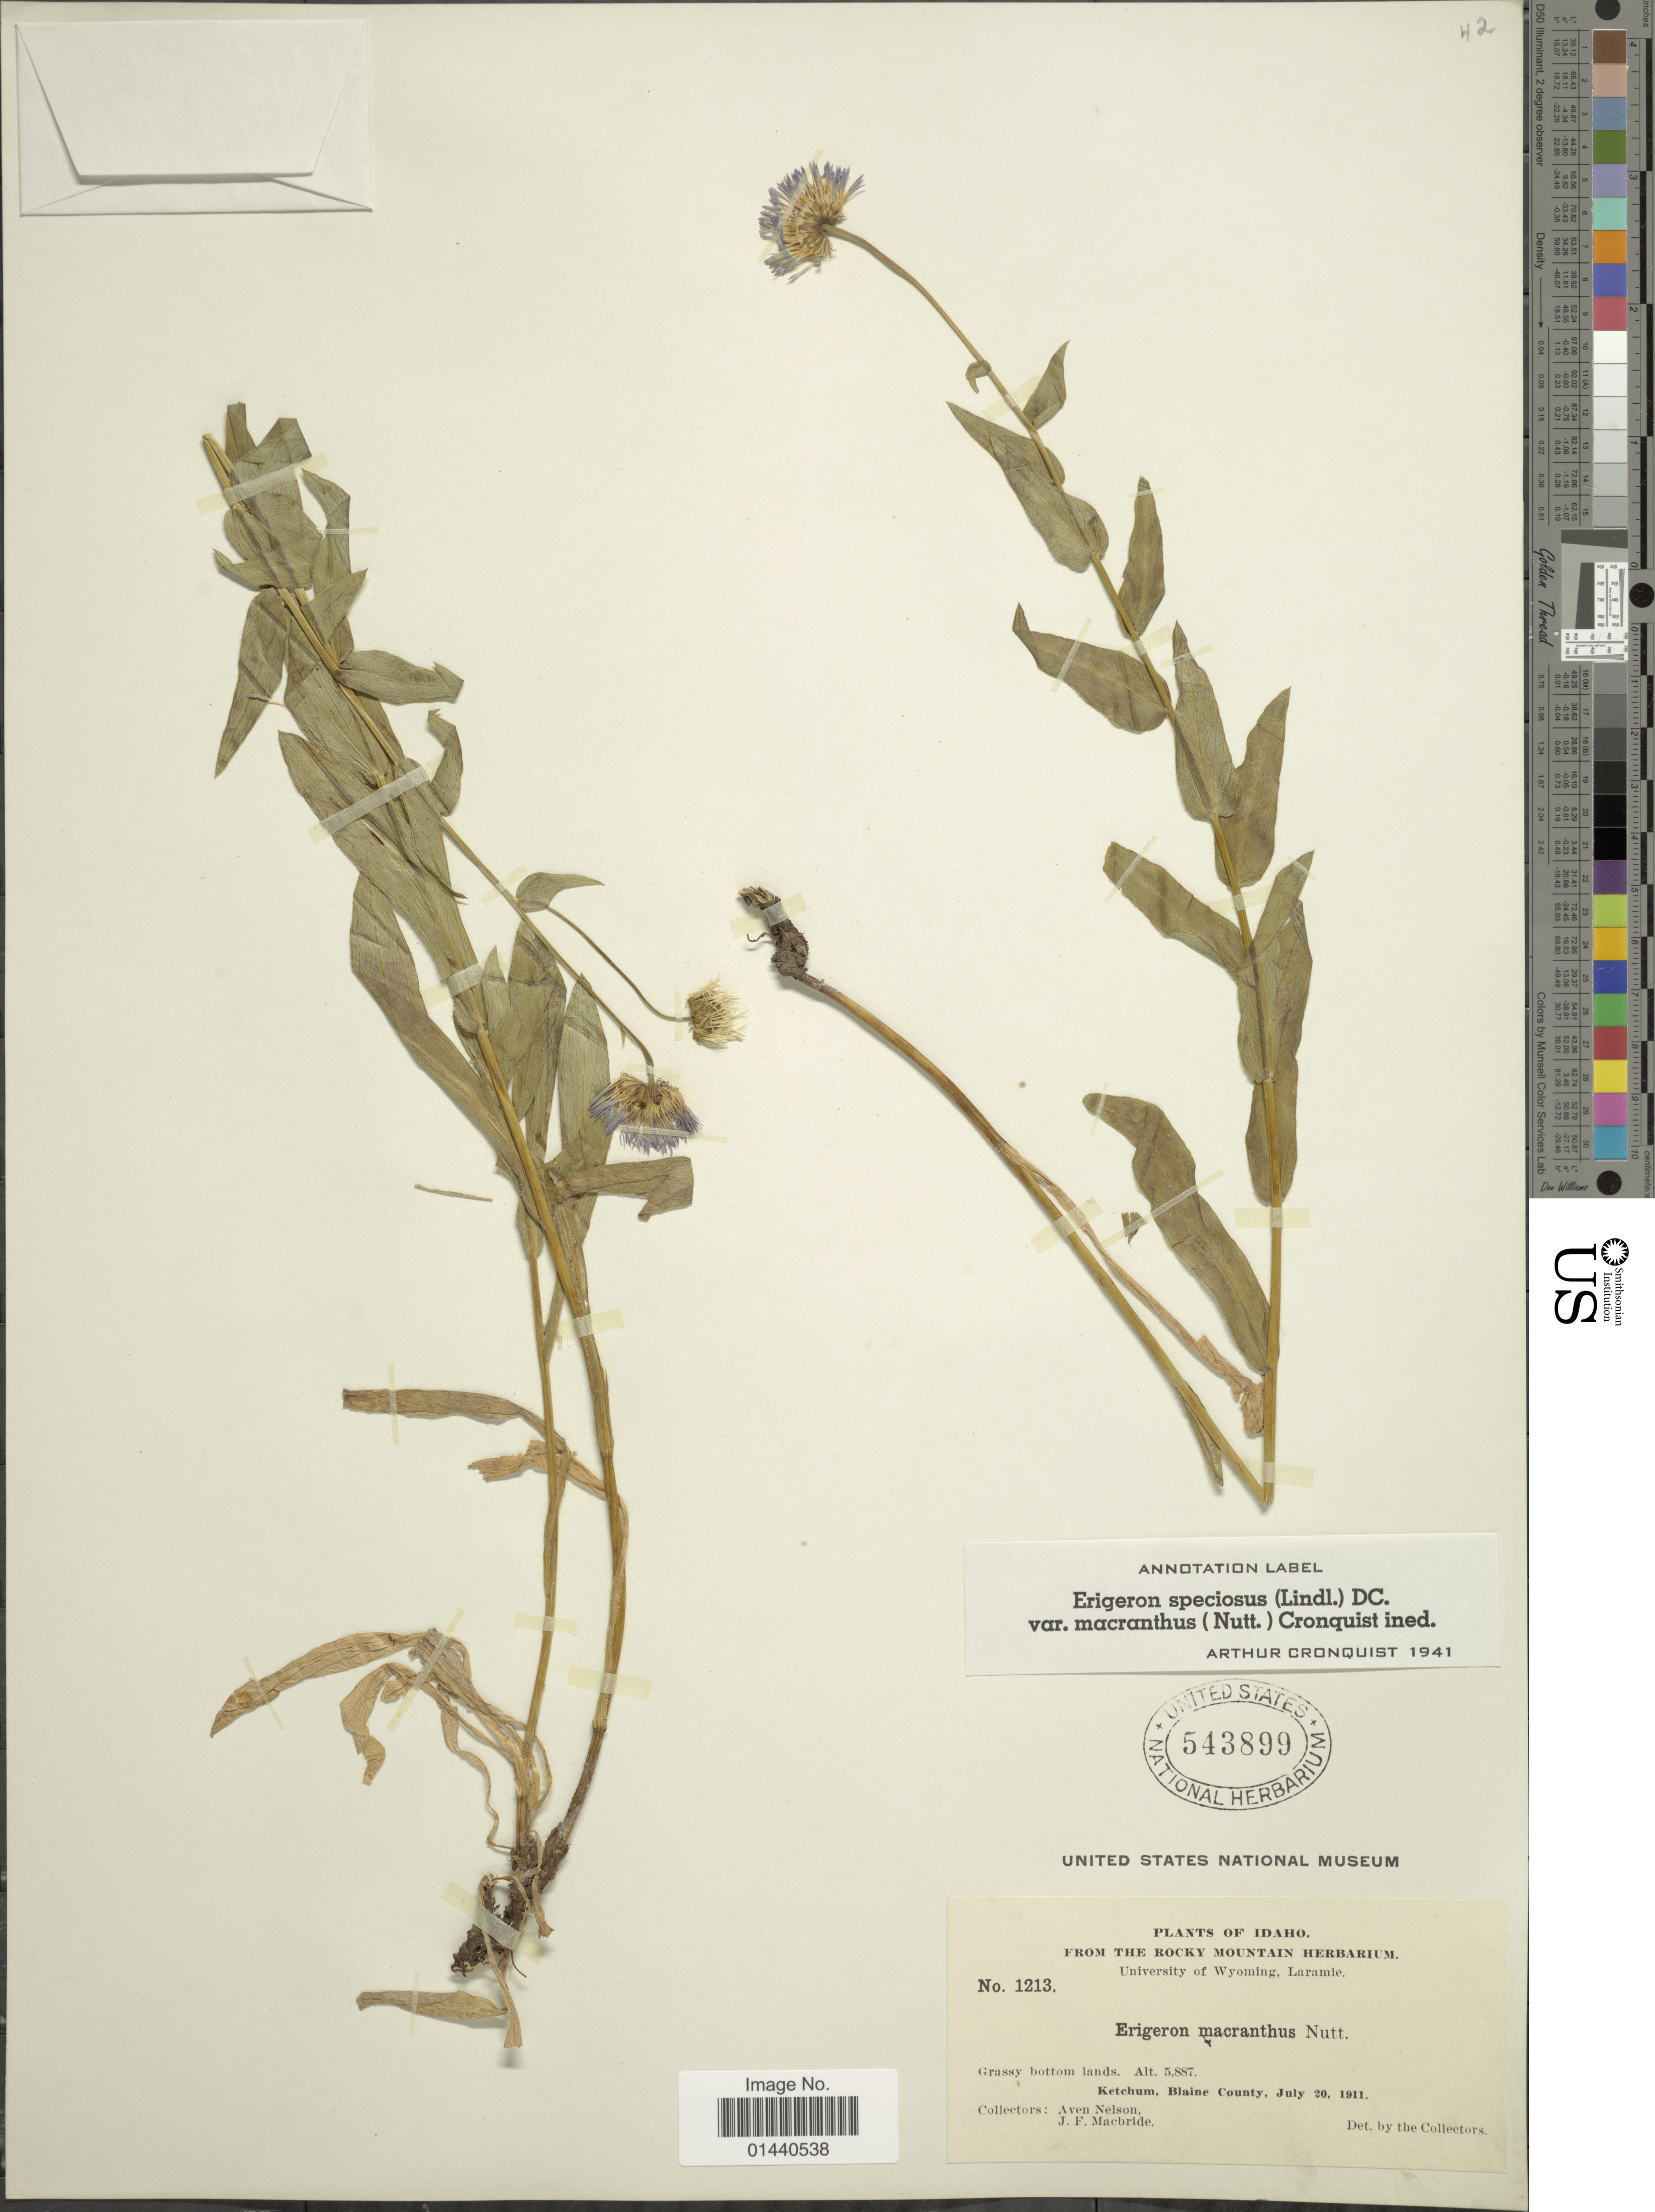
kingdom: Plantae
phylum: Tracheophyta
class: Magnoliopsida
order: Asterales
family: Asteraceae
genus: Erigeron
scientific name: Erigeron speciosus var. macranthus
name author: (Nutt.) Cronq.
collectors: A. Nelson & J. F. Macbride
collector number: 1213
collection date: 1911-07-20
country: United States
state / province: Idaho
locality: Ketchum, Blaine County.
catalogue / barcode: US 543899